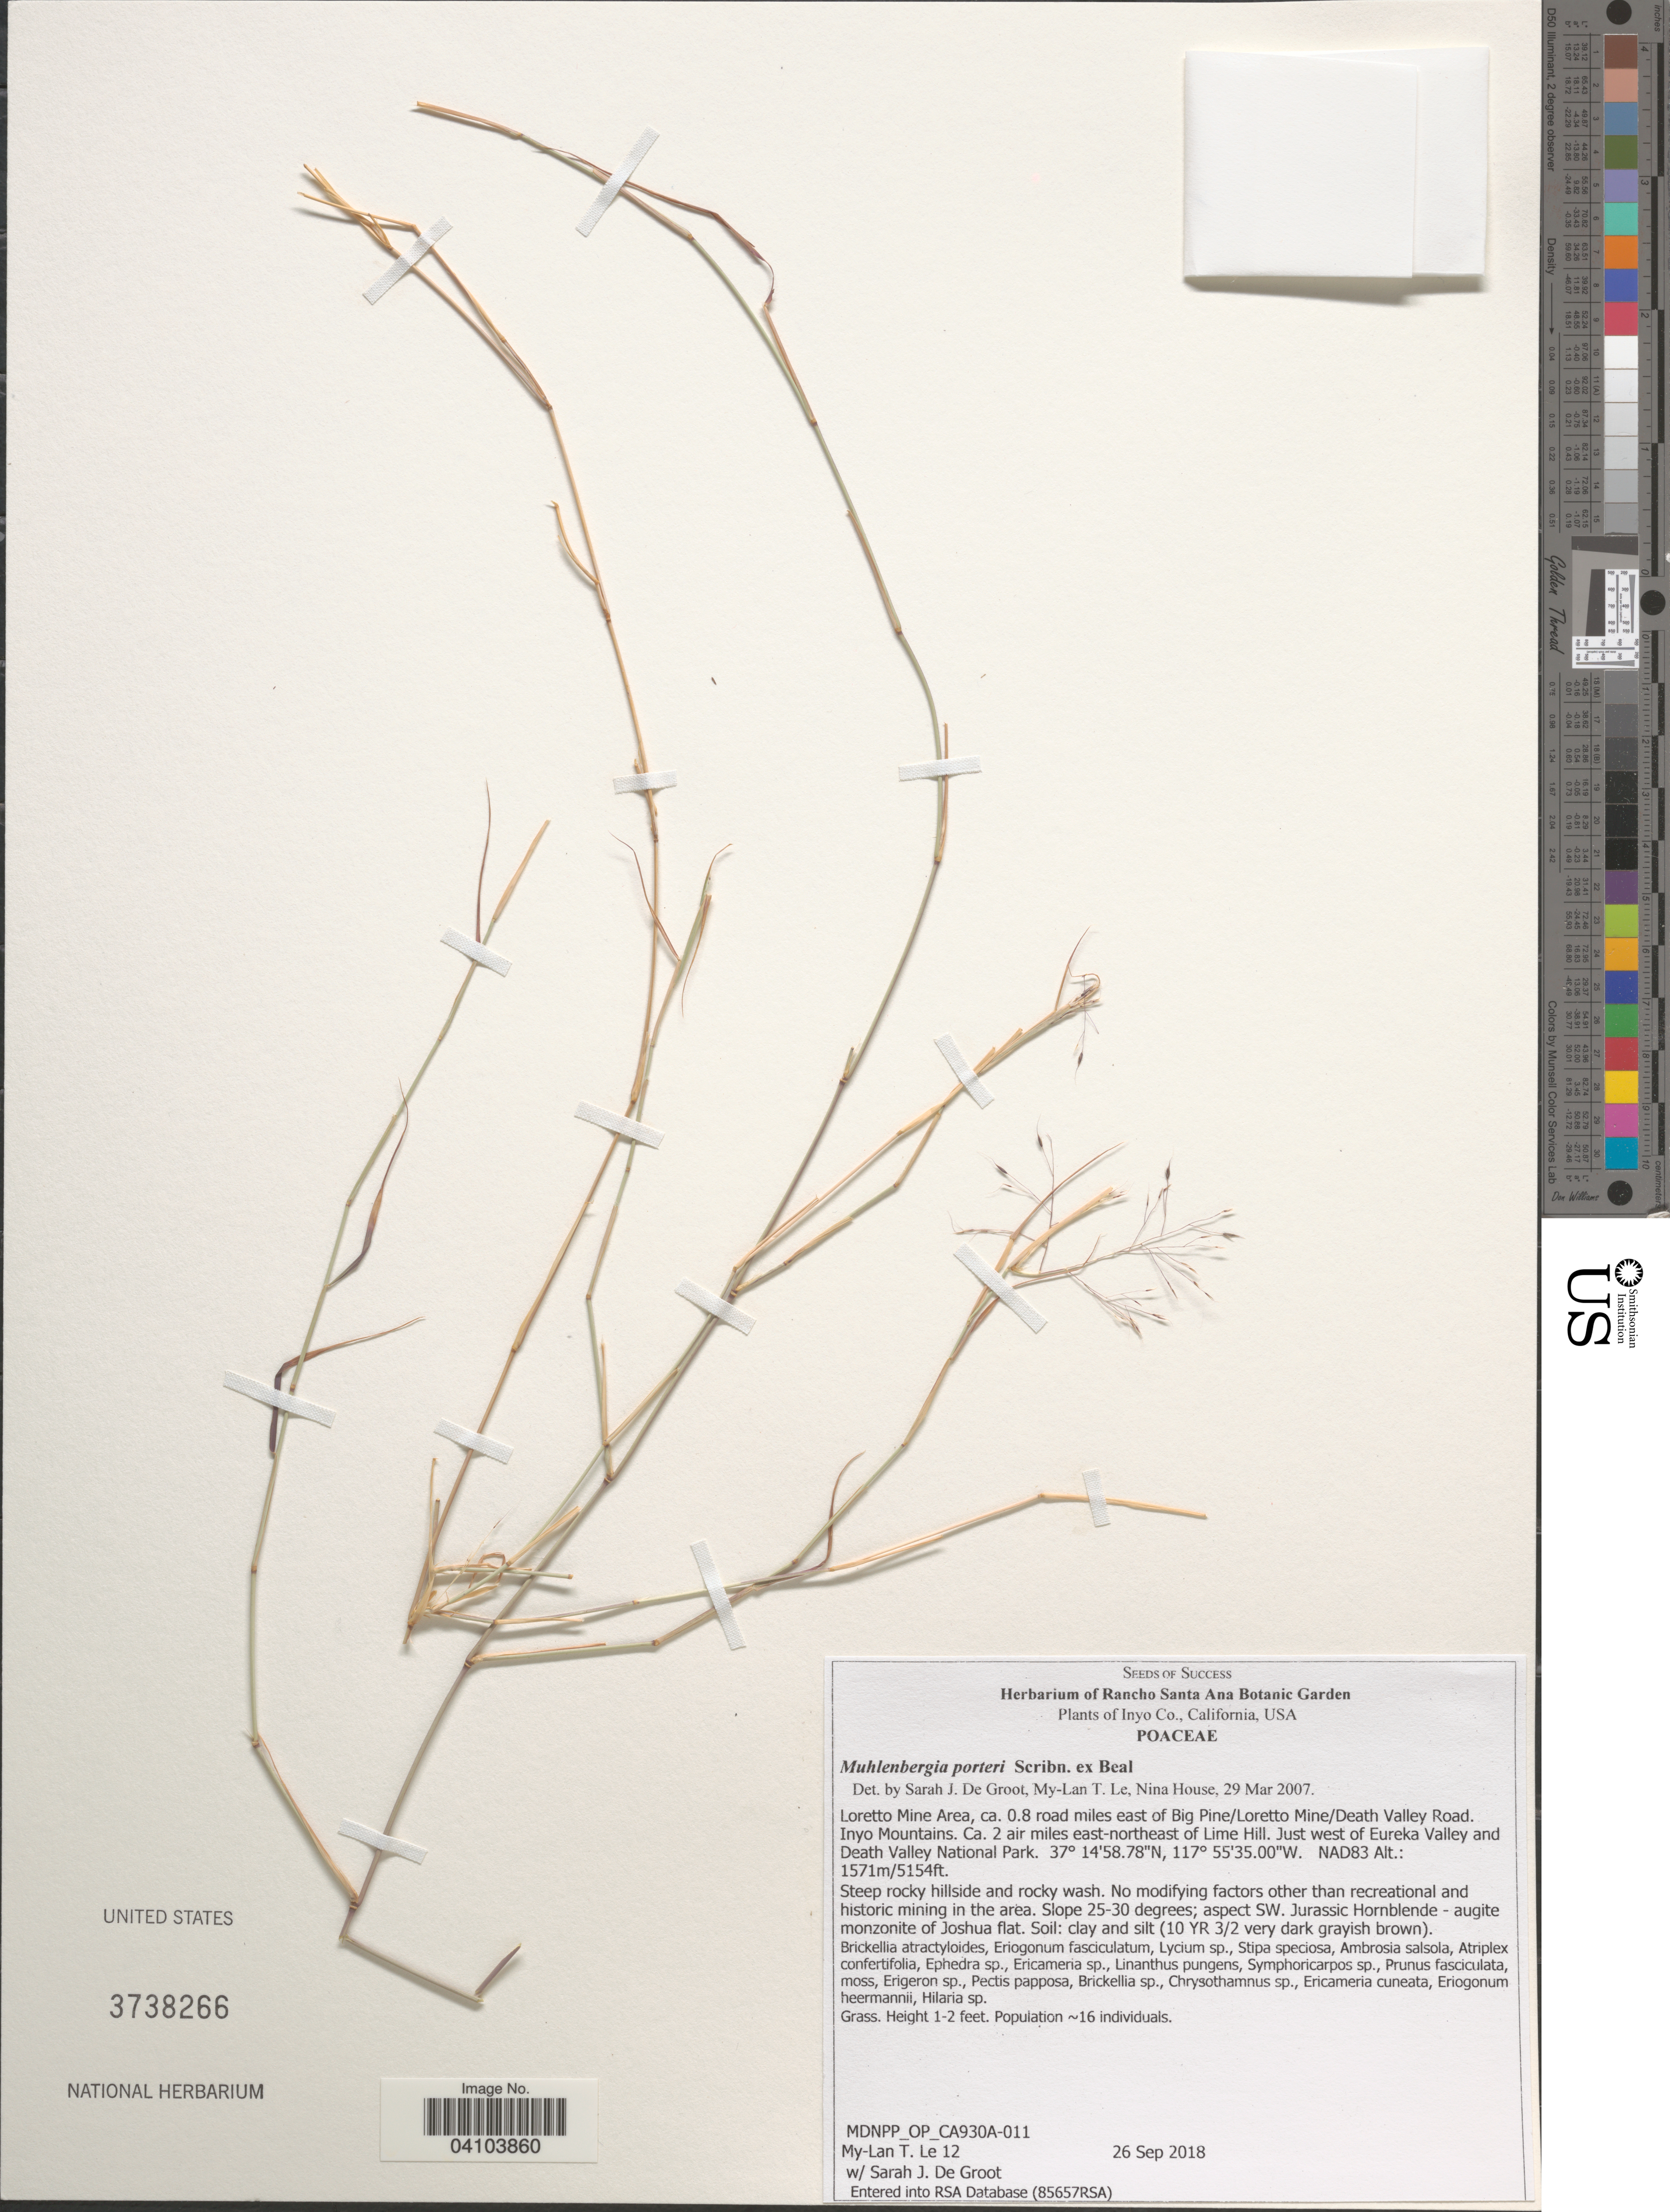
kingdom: Plantae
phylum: Tracheophyta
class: Liliopsida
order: Poales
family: Poaceae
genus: Muhlenbergia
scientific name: Muhlenbergia porteri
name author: Scribn. in W.J. Beal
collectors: M. Le & S. De Groot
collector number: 12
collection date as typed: Transcribed d/m/y: 26/9/2018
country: United States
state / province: California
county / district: Inyo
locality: Inyo Co. Loretto Mine Area, ca. 0.8 road miles east of Big Pine/Loretto Mine/Death Valley Road. Inyo Mountains, Ca. 2 air miles east-northeast of Lime Hill. Just west of Eureka Valley and Death Valley National Park. NAD83.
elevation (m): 1571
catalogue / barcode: US 3738266